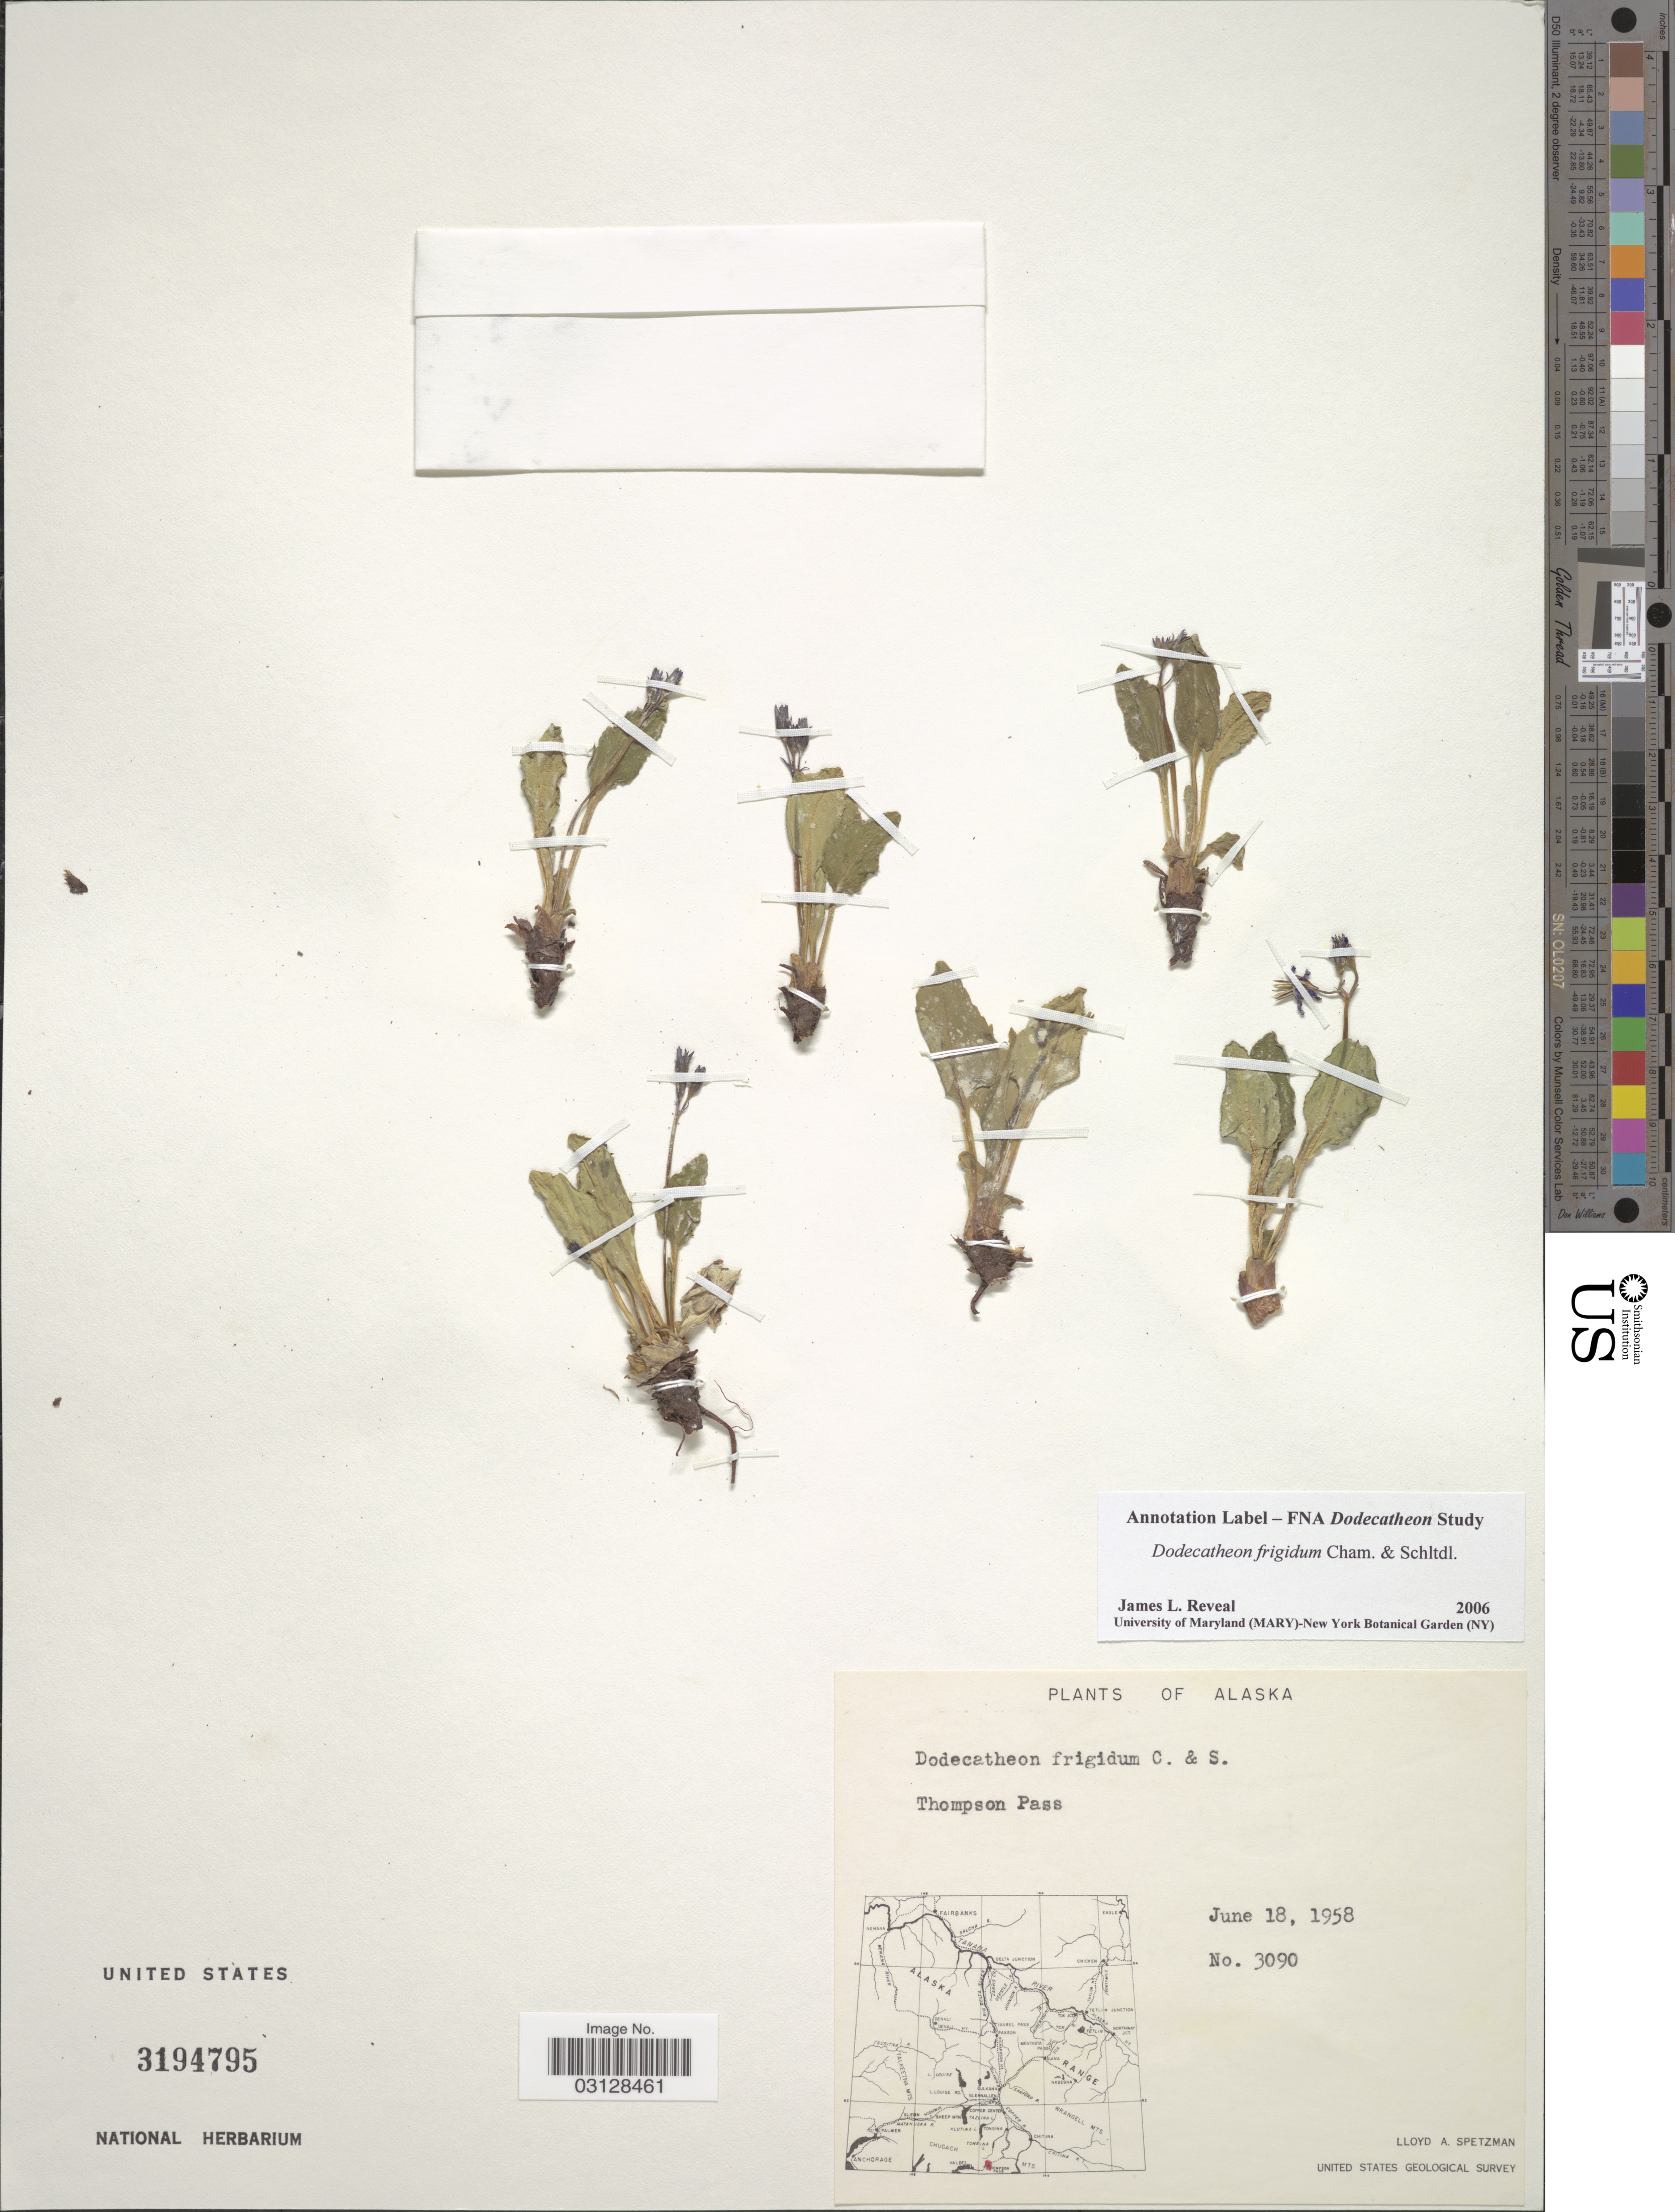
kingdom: Plantae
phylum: Tracheophyta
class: Magnoliopsida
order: Ericales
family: Primulaceae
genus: Dodecatheon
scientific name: Dodecatheon frigidum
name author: Cham. & Schltdl.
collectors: L. Spetzman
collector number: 3090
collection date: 1958-06-18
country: United States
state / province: Alaska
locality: Thompson Pass.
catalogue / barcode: US 3194795